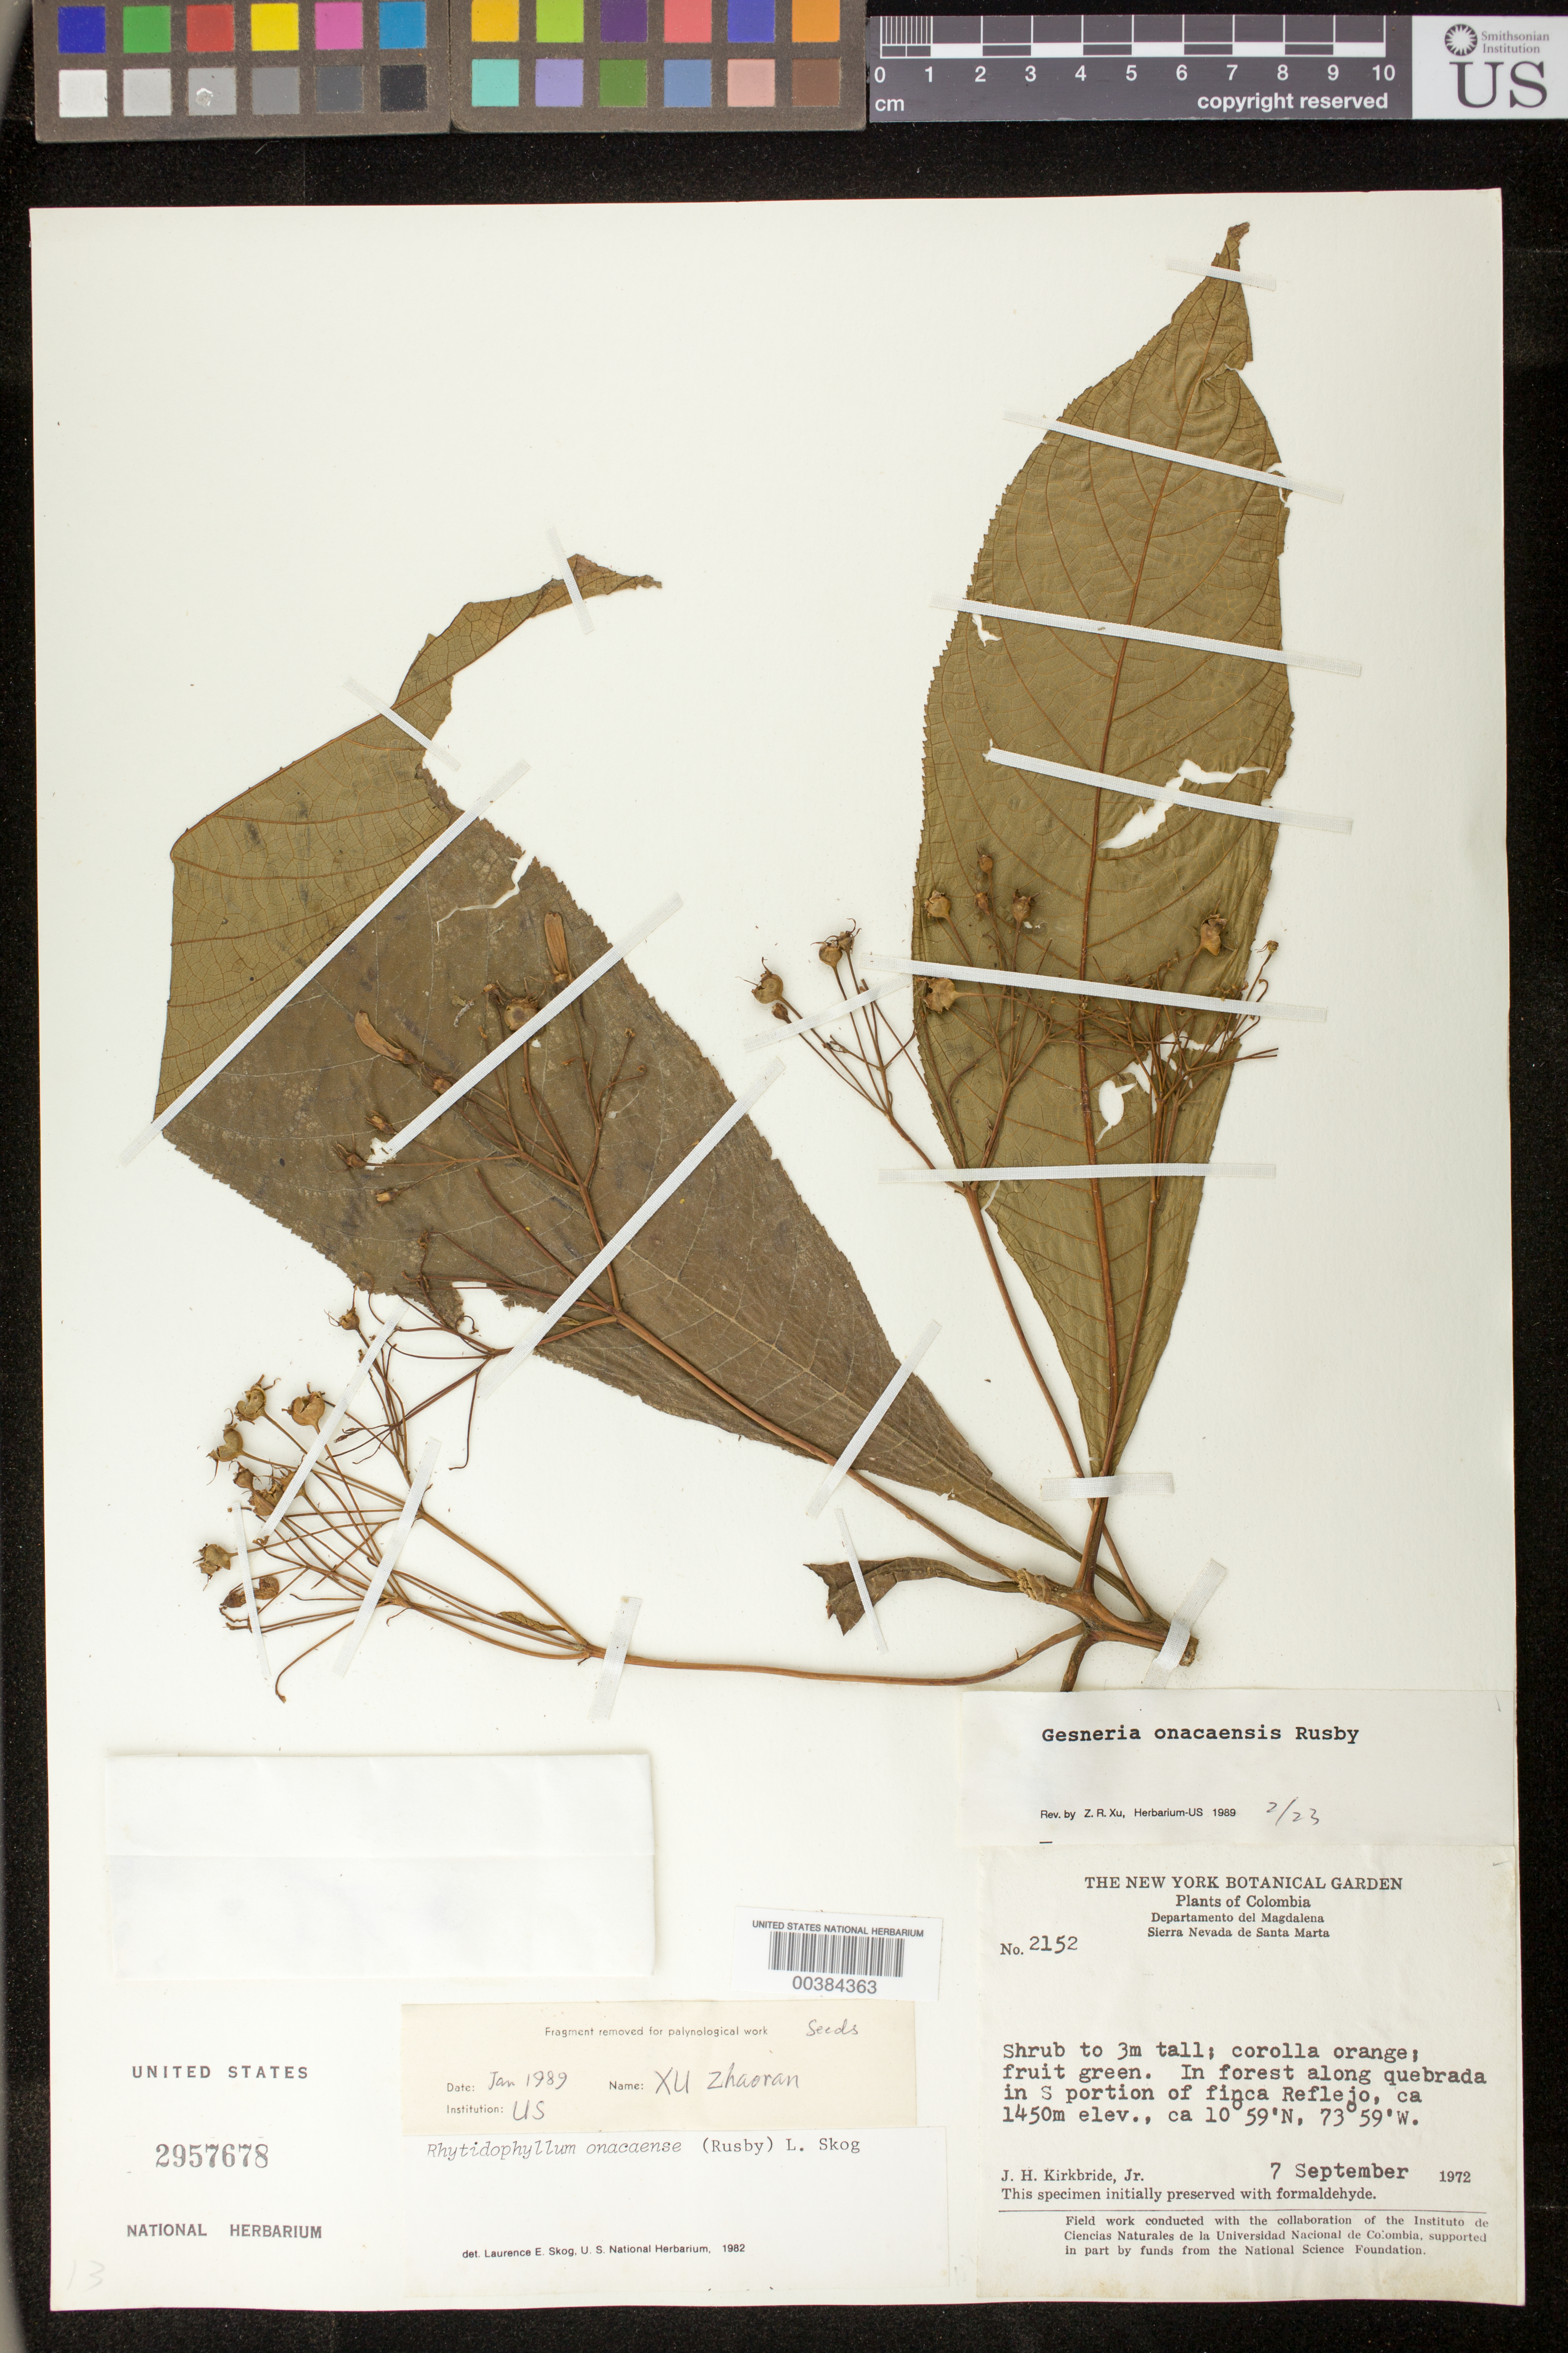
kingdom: Plantae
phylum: Tracheophyta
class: Magnoliopsida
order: Lamiales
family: Gesneriaceae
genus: Gesneria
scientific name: Gesneria onacaensis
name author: Rusby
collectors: J. H. Kirkbride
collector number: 2152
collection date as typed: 07 Sep 1972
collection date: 1972-09-07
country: Colombia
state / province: Magdalena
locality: Sierra Nevada de Santa Marta, along quebrada in S portion of finca Reflejo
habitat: In forest along quebrada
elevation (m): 1450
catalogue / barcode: US 2957678